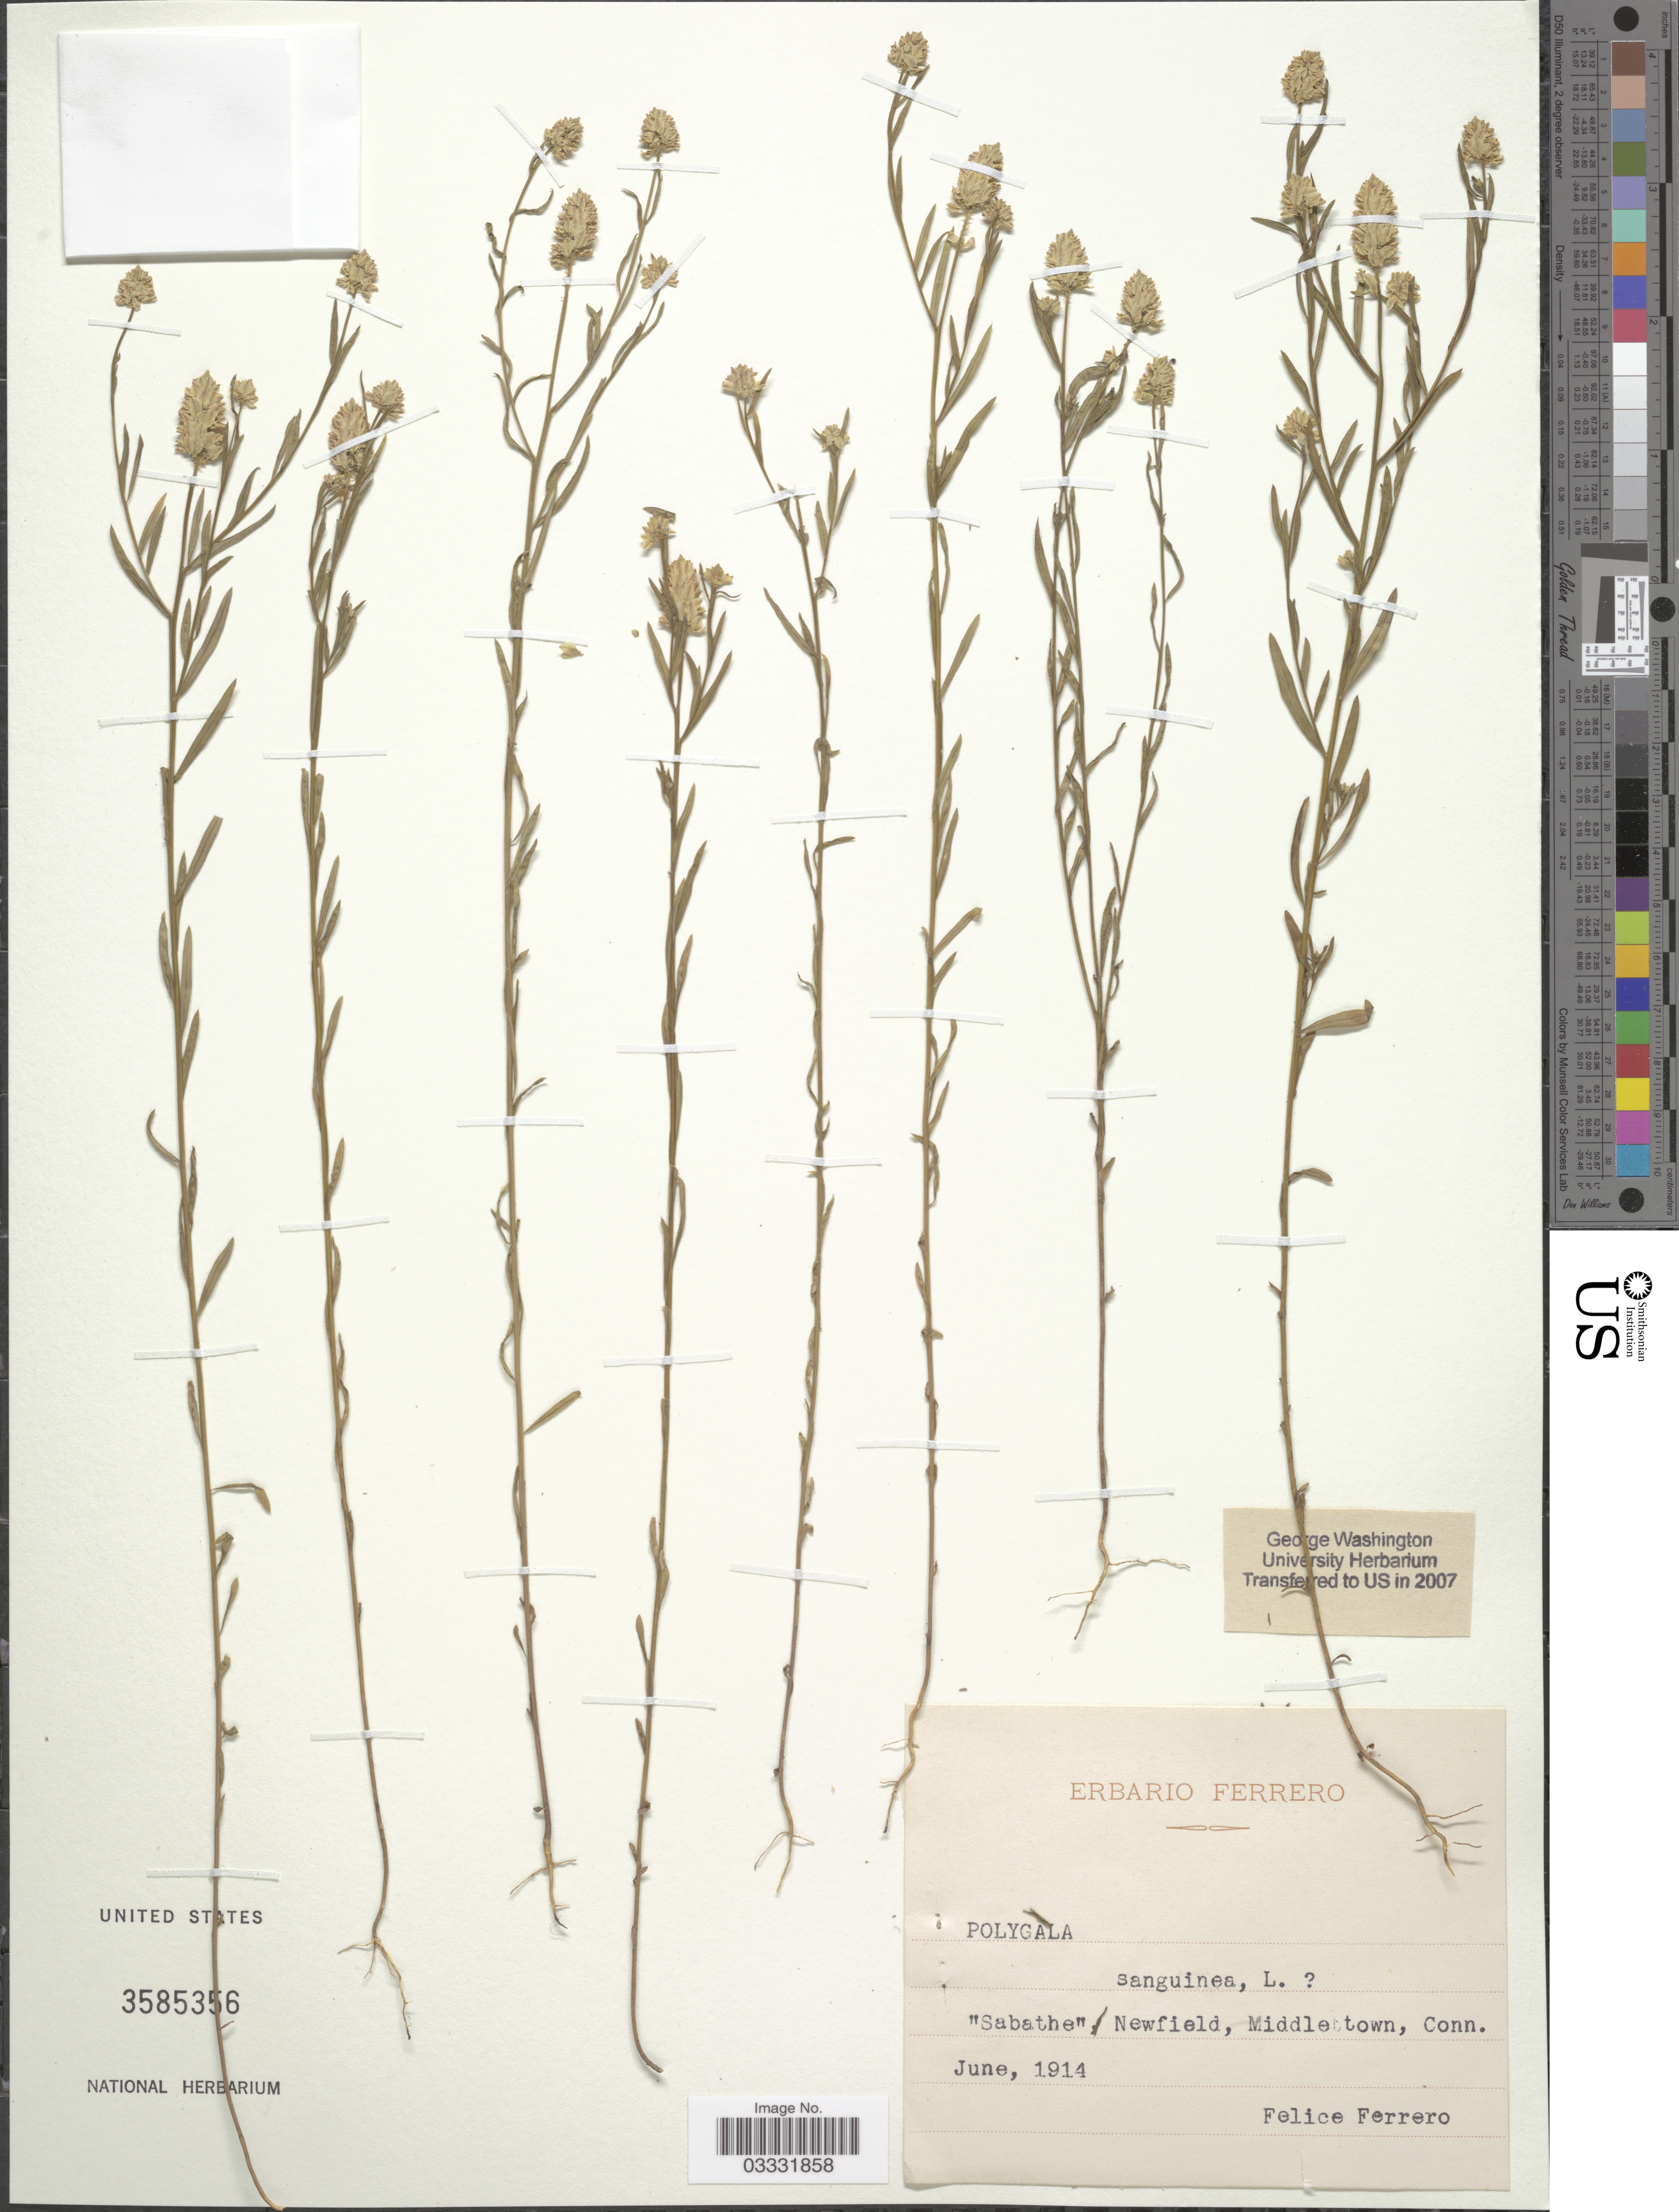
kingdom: Plantae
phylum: Tracheophyta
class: Magnoliopsida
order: Fabales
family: Polygalaceae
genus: Polygala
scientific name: Polygala sanguinea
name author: L.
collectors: F. Ferrero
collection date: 1914-06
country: United States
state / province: Connecticut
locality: Newfield, Middletown.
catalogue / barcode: US 3585356